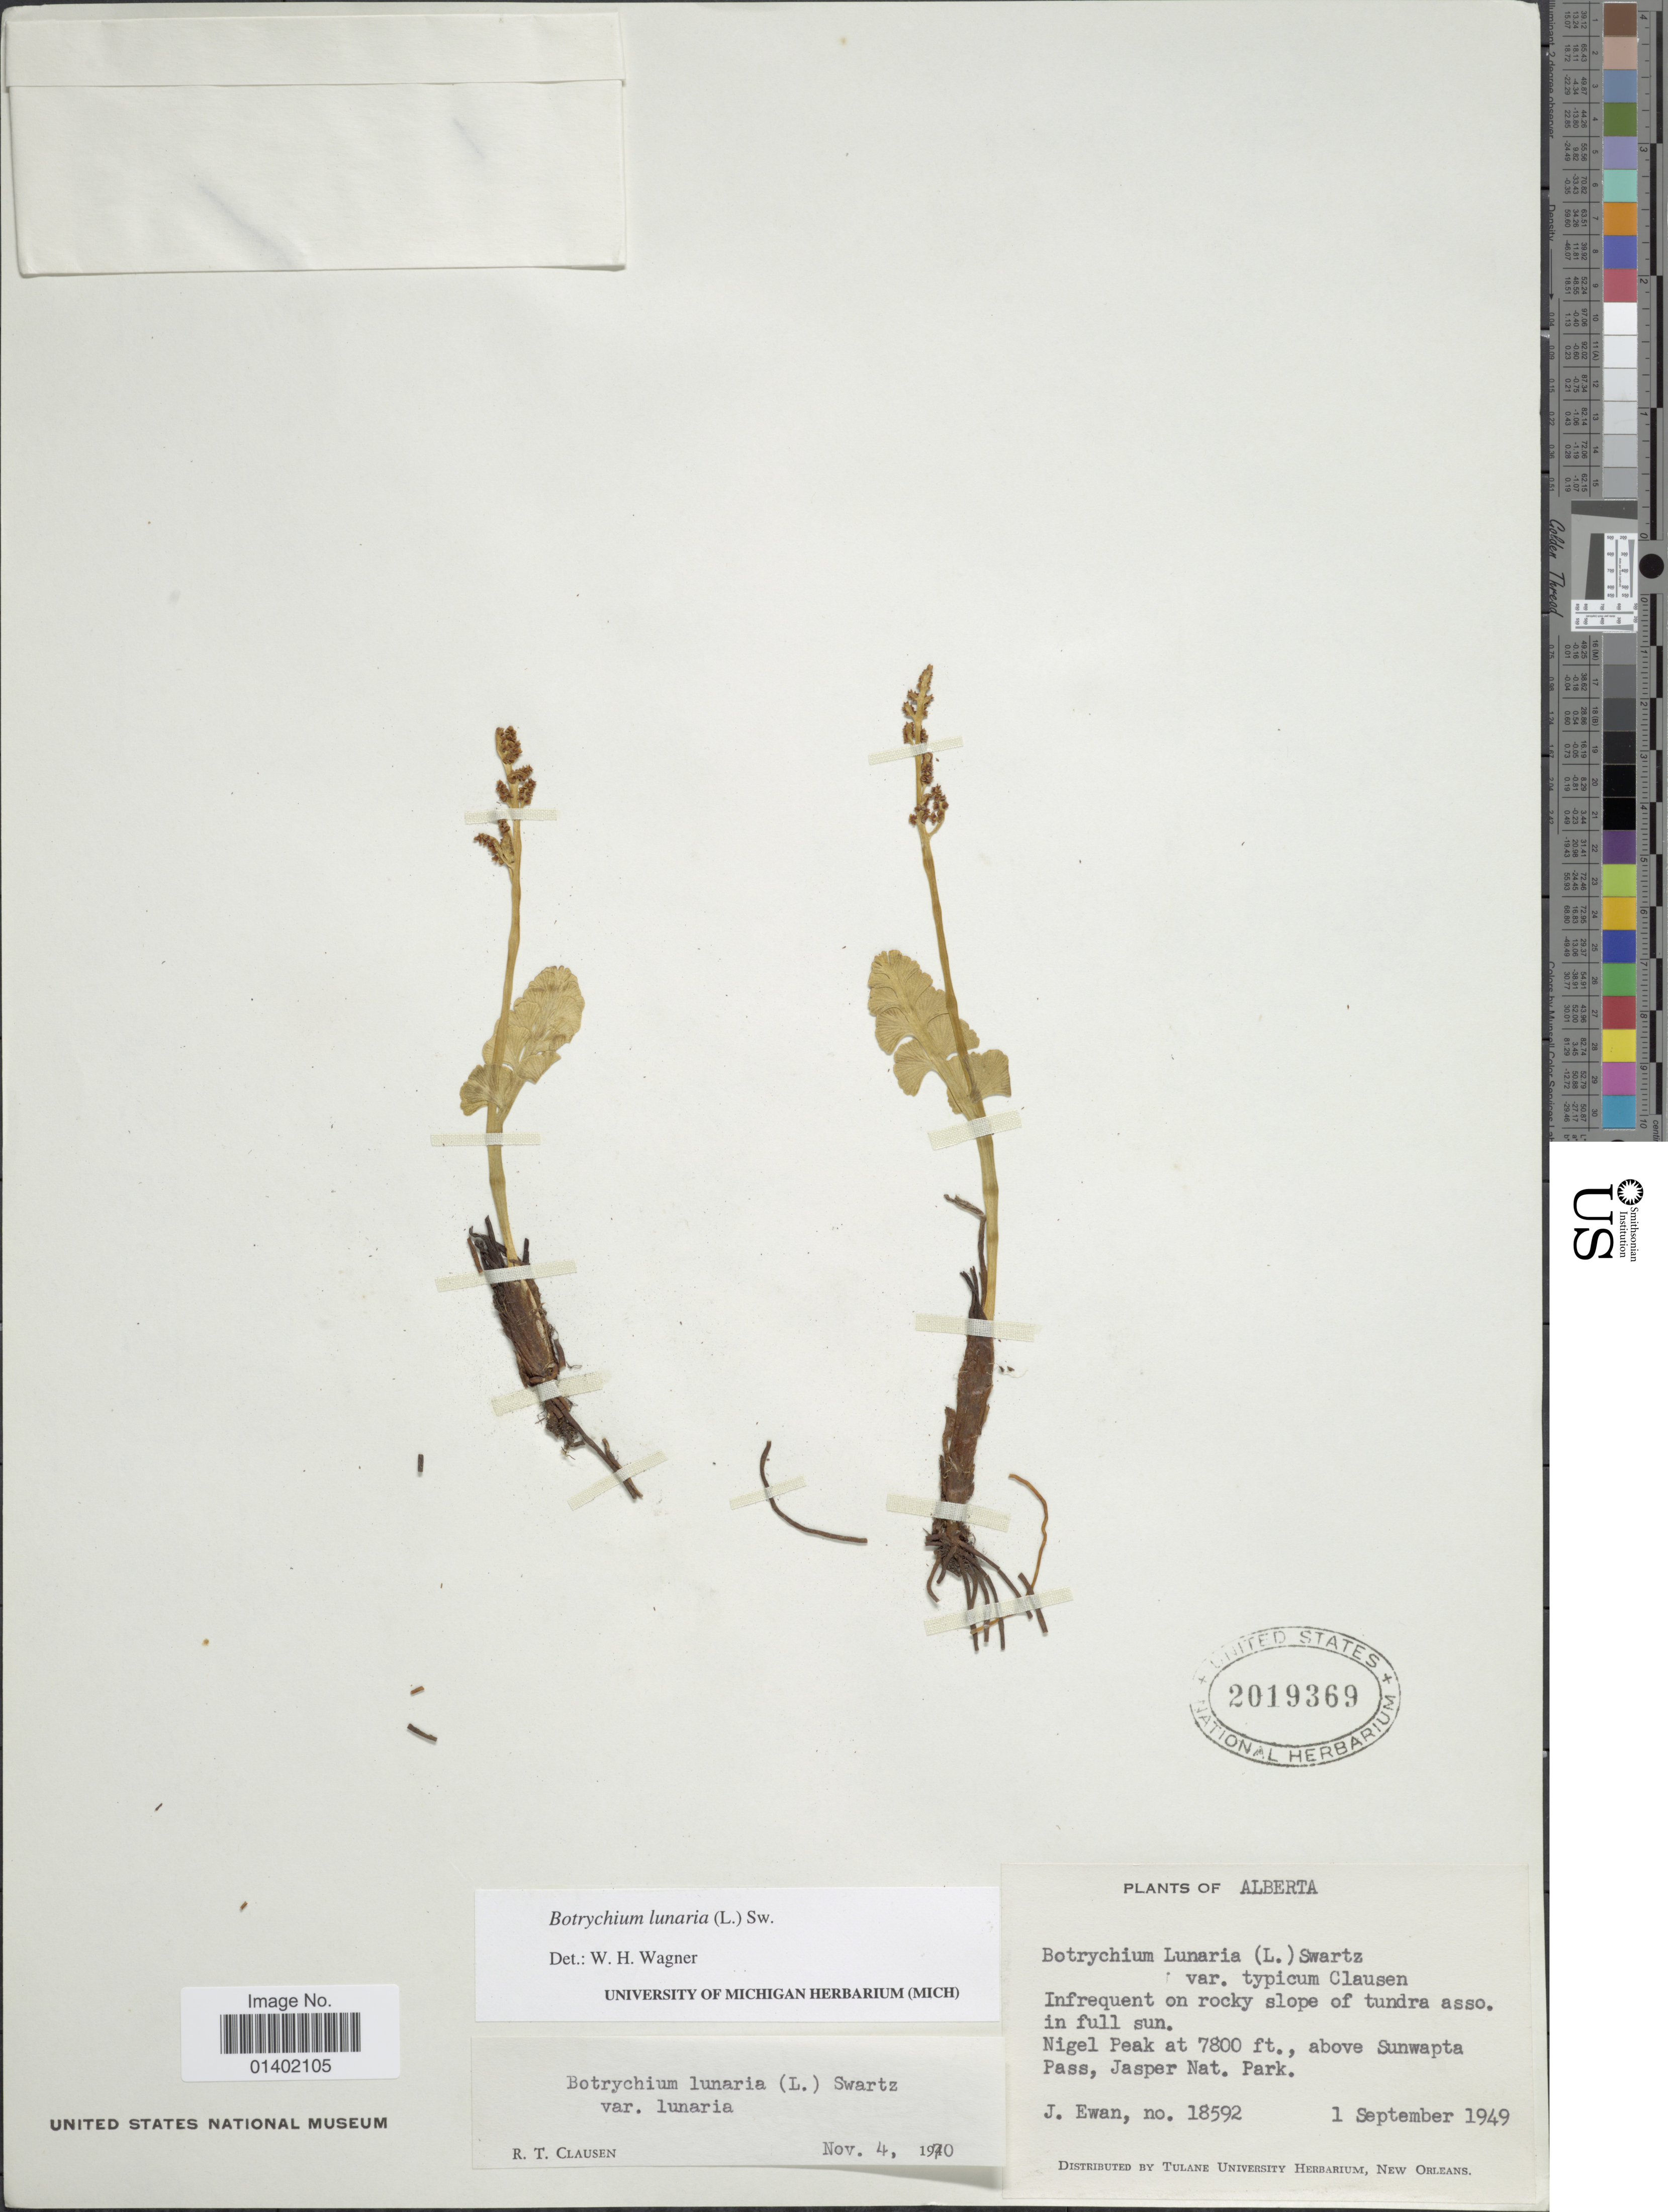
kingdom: Plantae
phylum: Tracheophyta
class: Polypodiopsida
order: Ophioglossales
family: Ophioglossaceae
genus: Botrychium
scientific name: Botrychium lunaria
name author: (L.) Sw.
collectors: J. A. Ewan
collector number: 18592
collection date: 1949-09-01/1970-11-04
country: Canada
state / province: Alberta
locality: Alberta, Nigel Peak, above Sunwapta Pass, Jasper Nat. Park.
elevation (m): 2377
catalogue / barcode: US 2019369